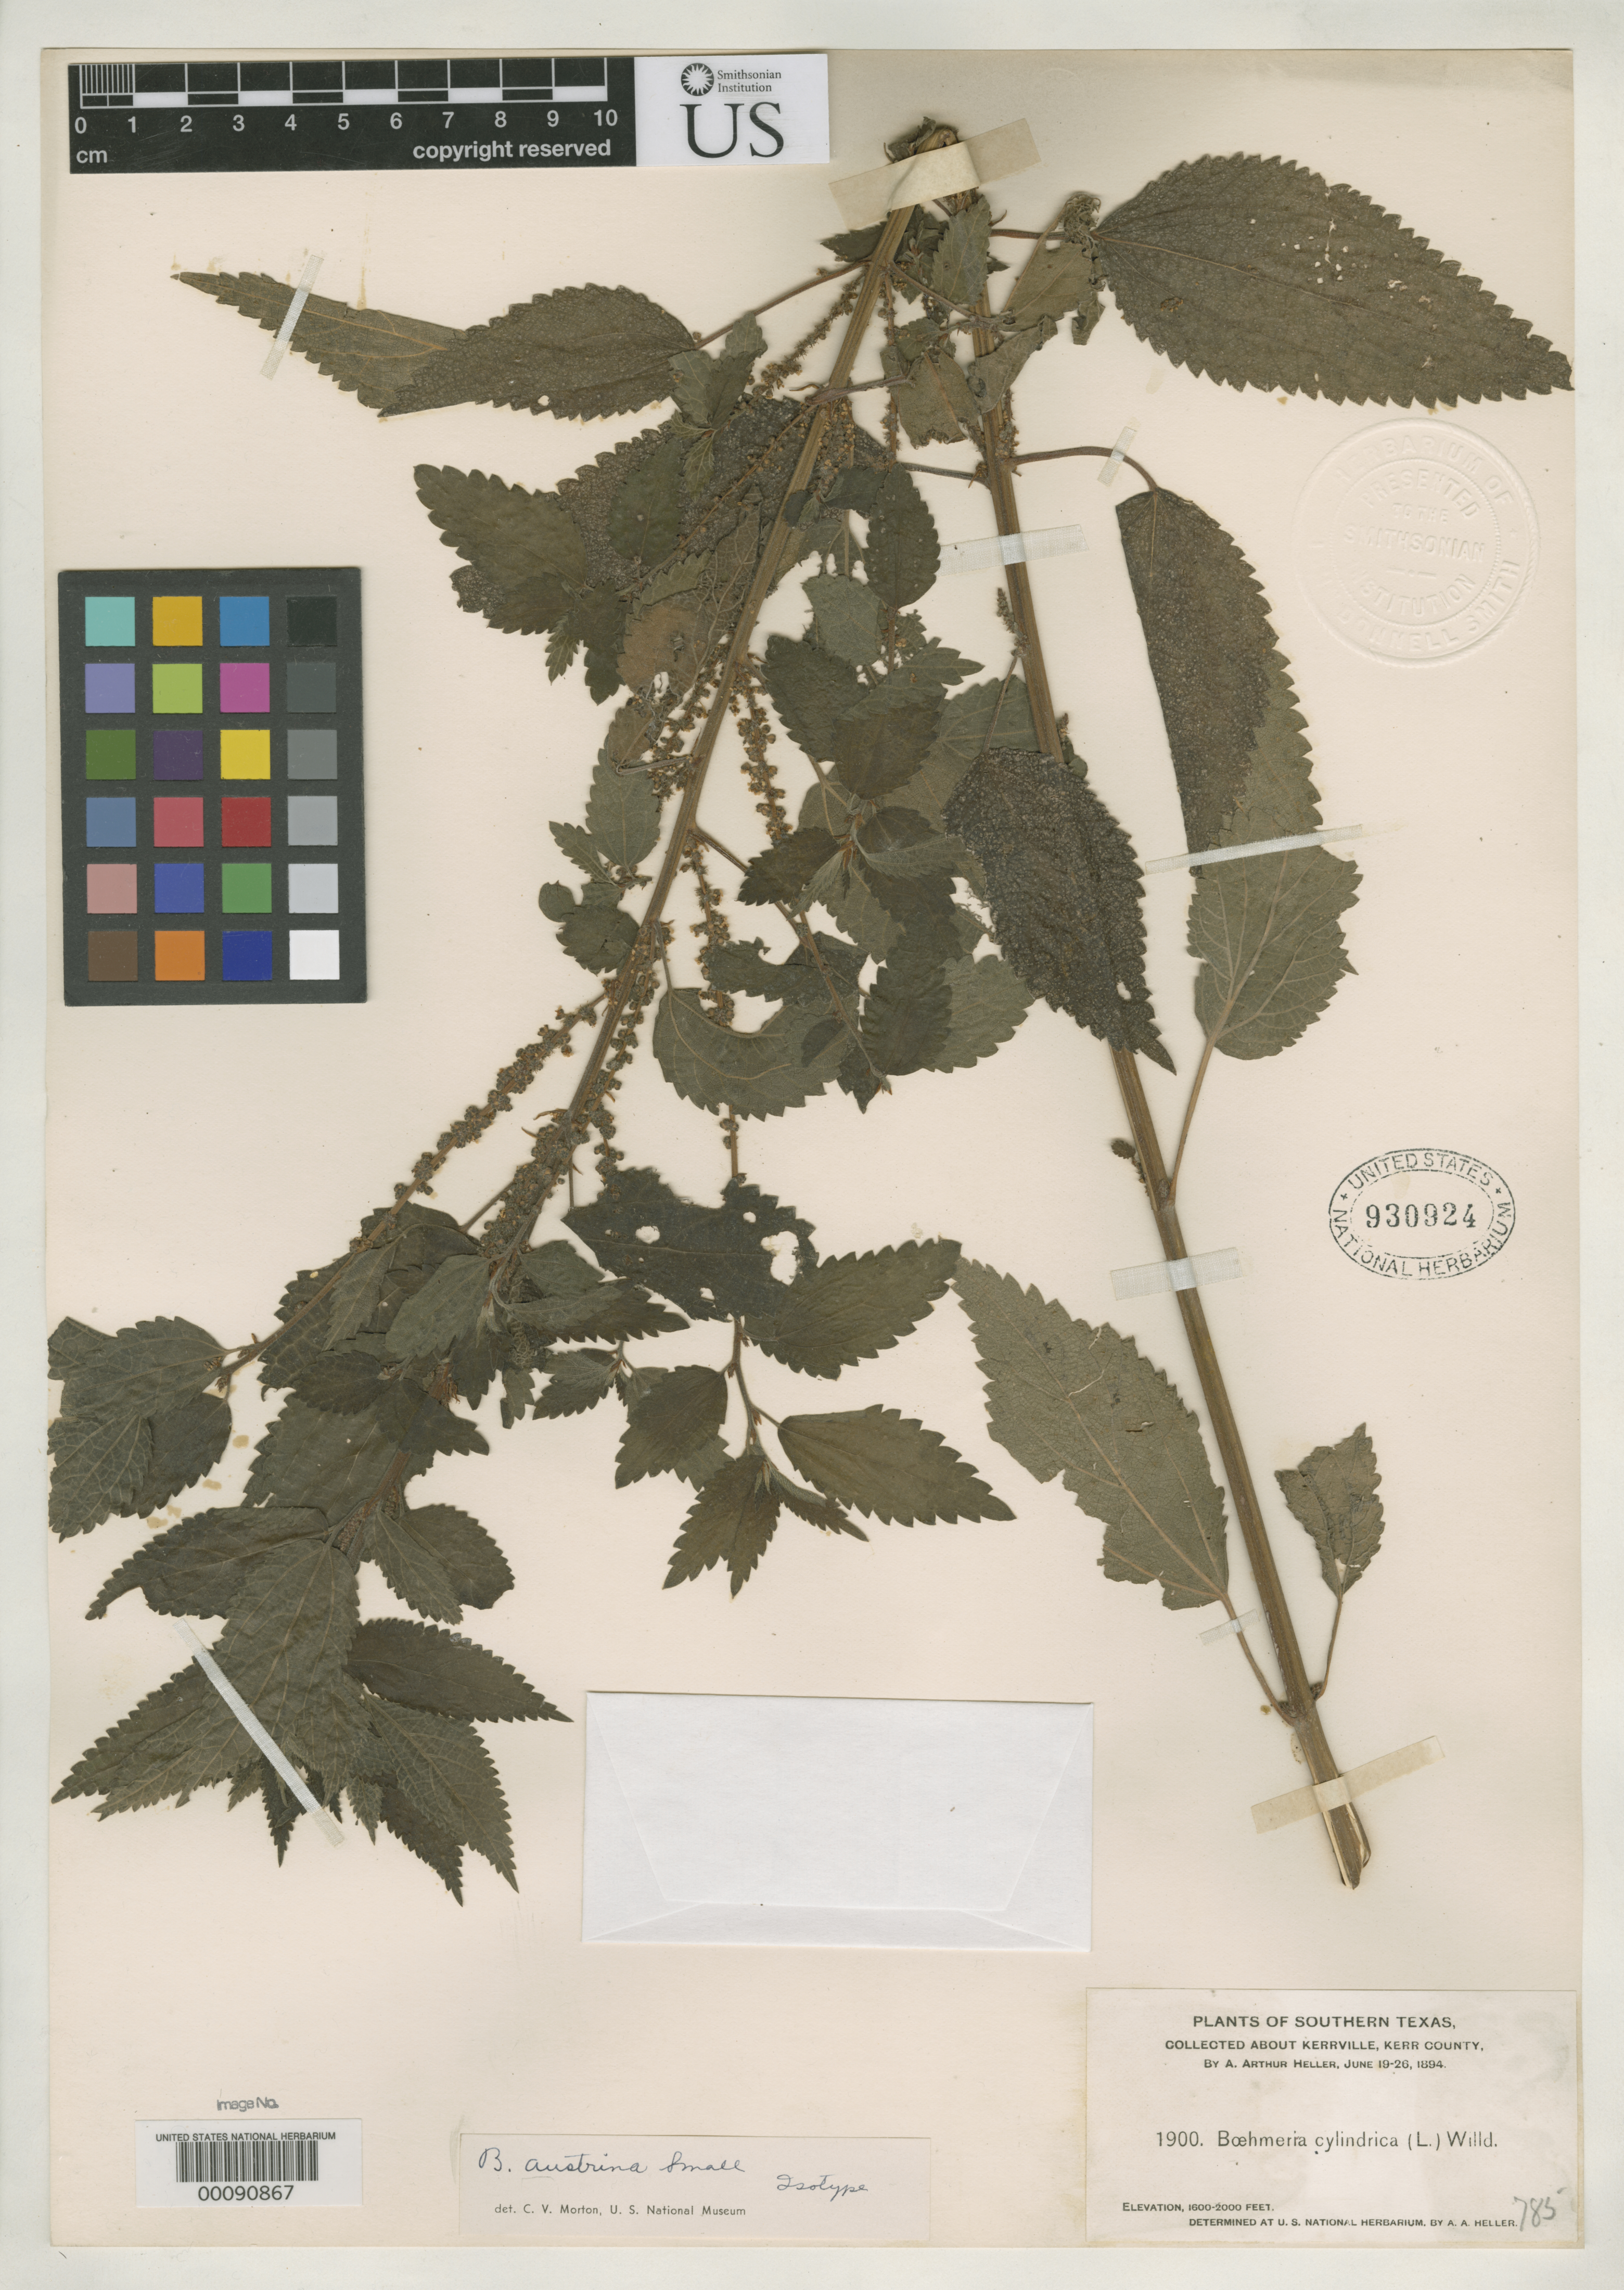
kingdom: Plantae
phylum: Tracheophyta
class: Magnoliopsida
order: Rosales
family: Urticaceae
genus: Boehmeria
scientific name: Boehmeria austrina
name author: Small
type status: Isotype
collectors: A. A. Heller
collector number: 1900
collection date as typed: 19 Jun 1894 to 26 Jun 1894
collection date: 1894-06-19/1894-06-26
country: United States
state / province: Texas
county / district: Kerr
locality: About Kerrville.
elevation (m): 488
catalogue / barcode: US 930924